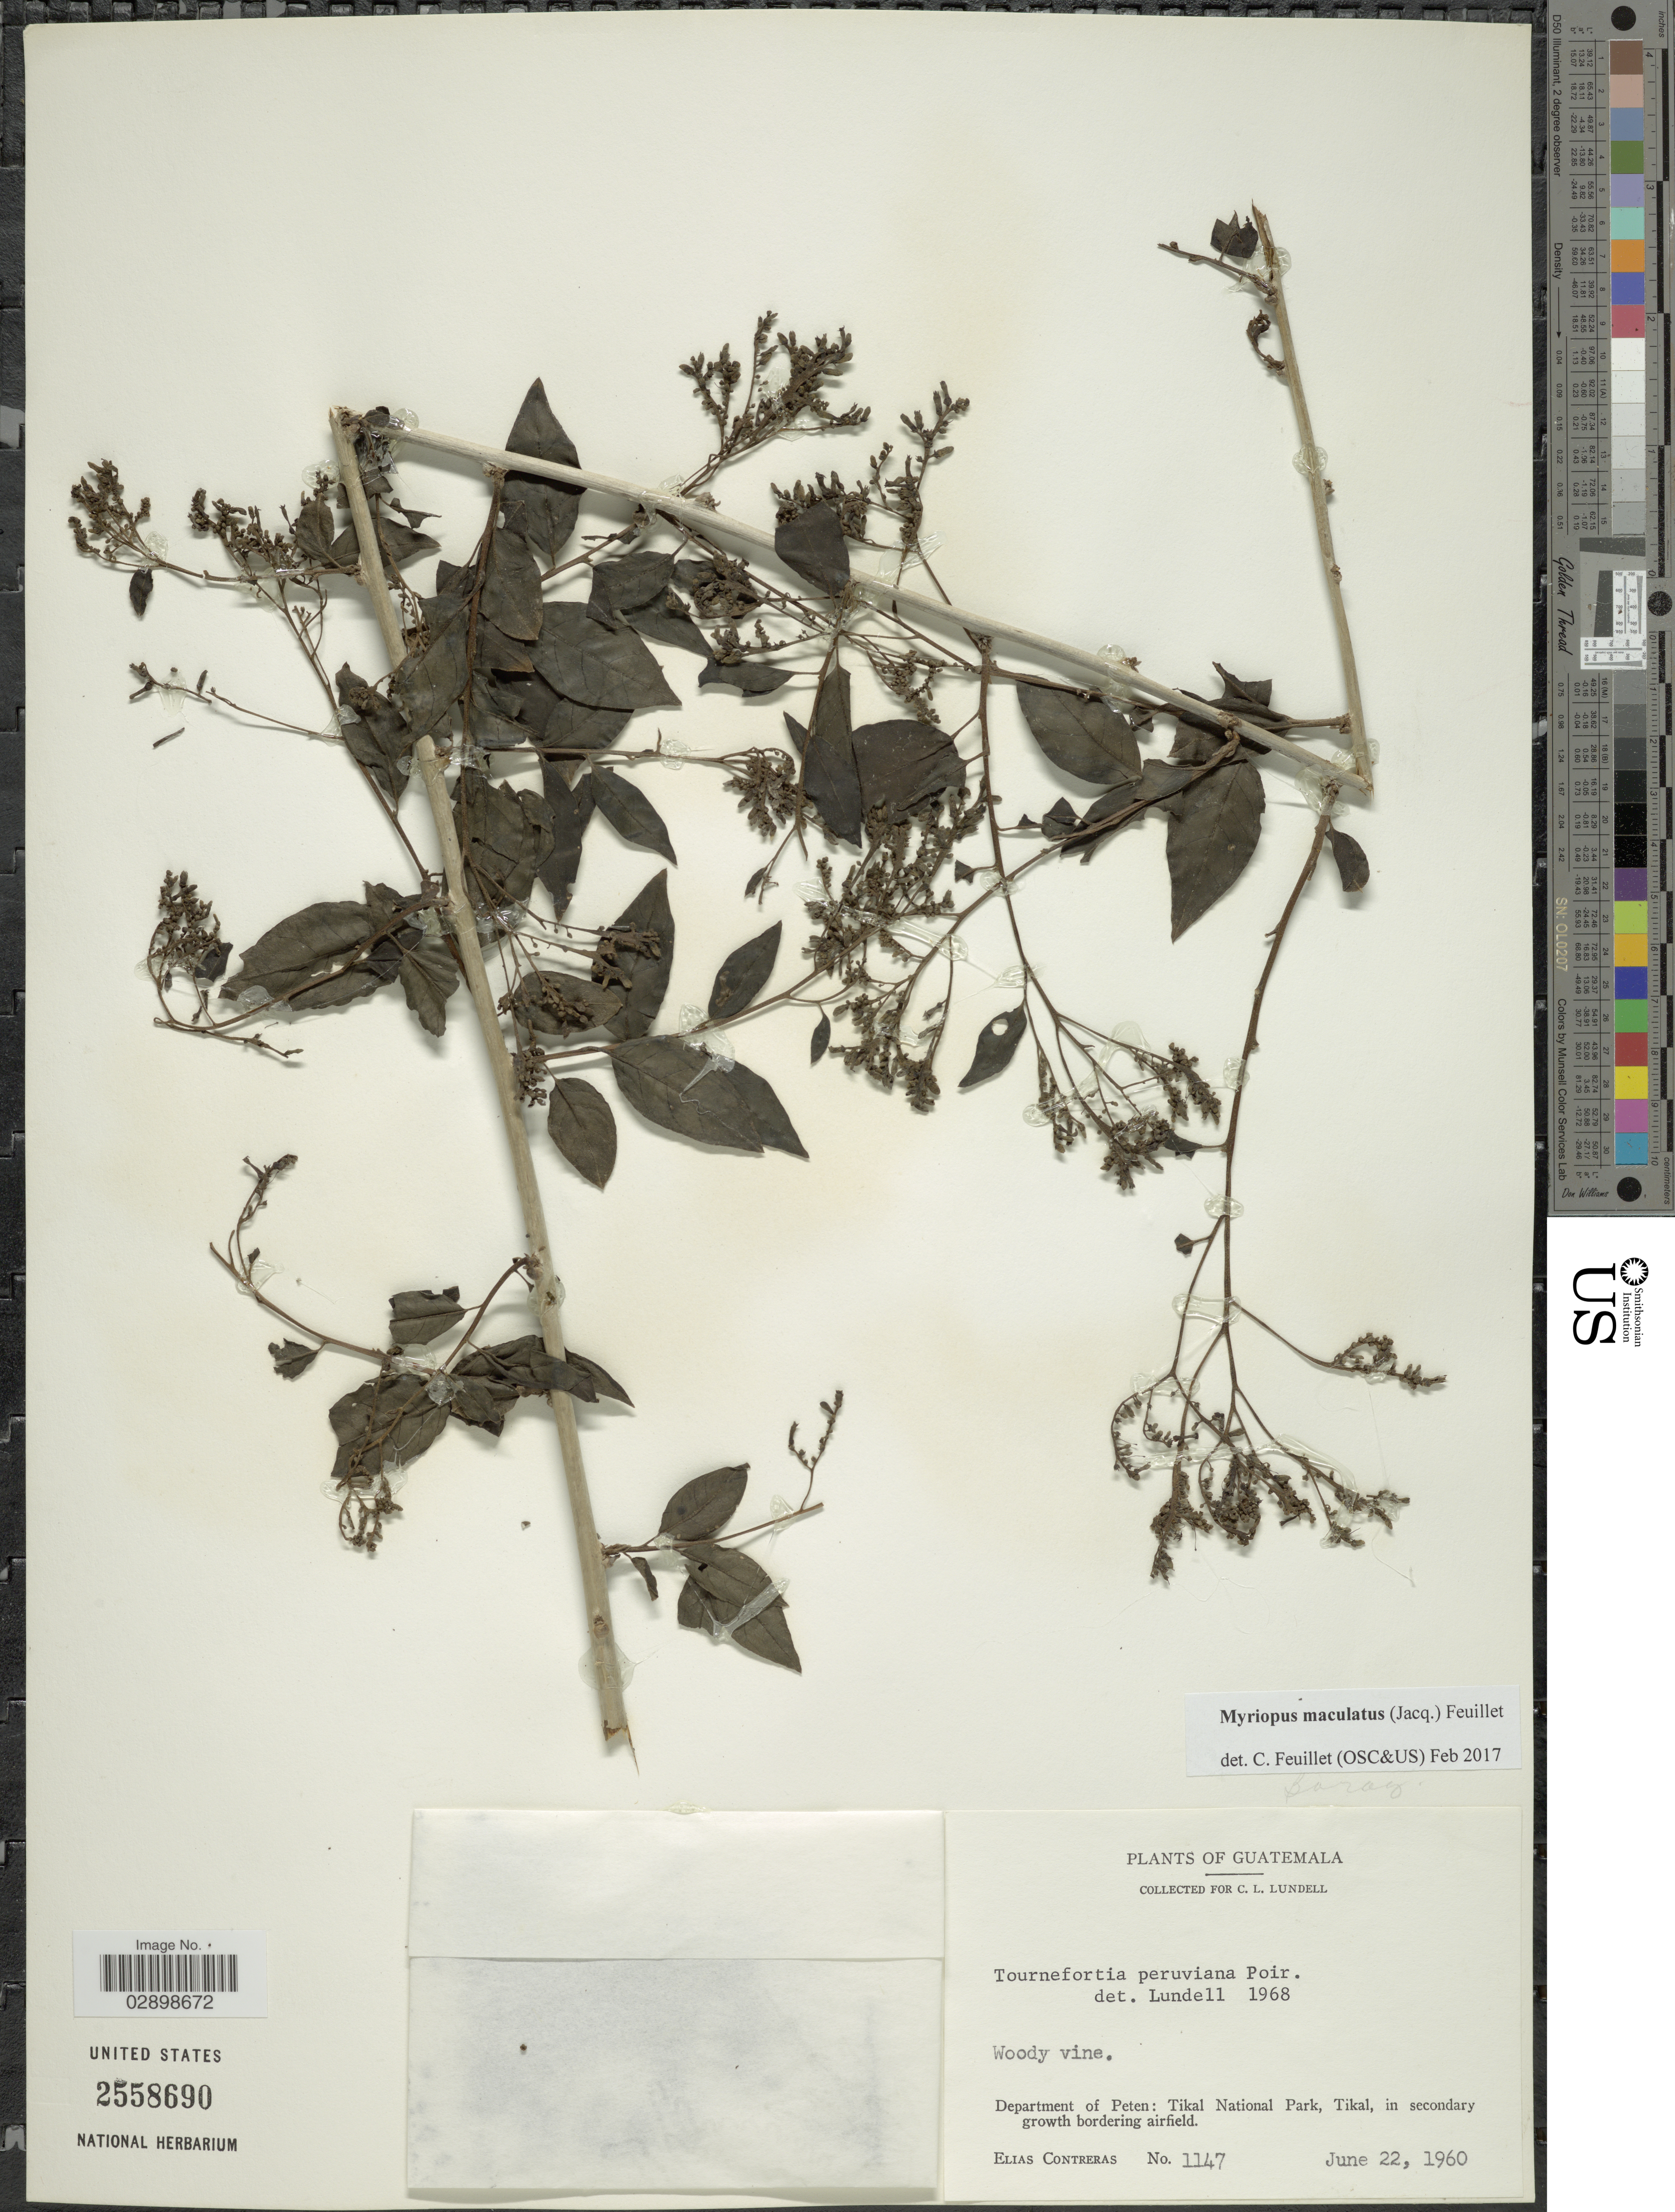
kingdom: Plantae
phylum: Tracheophyta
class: Magnoliopsida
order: Boraginales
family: Heliotropiaceae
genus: Myriopus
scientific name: Myriopus maculatus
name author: (Jacq.) Feuillet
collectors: E. Contreras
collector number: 1147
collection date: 1960-06-22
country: Guatemala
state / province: El Petén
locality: Department of Peten: Tikal National Park, Tikal.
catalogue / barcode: US 2558690